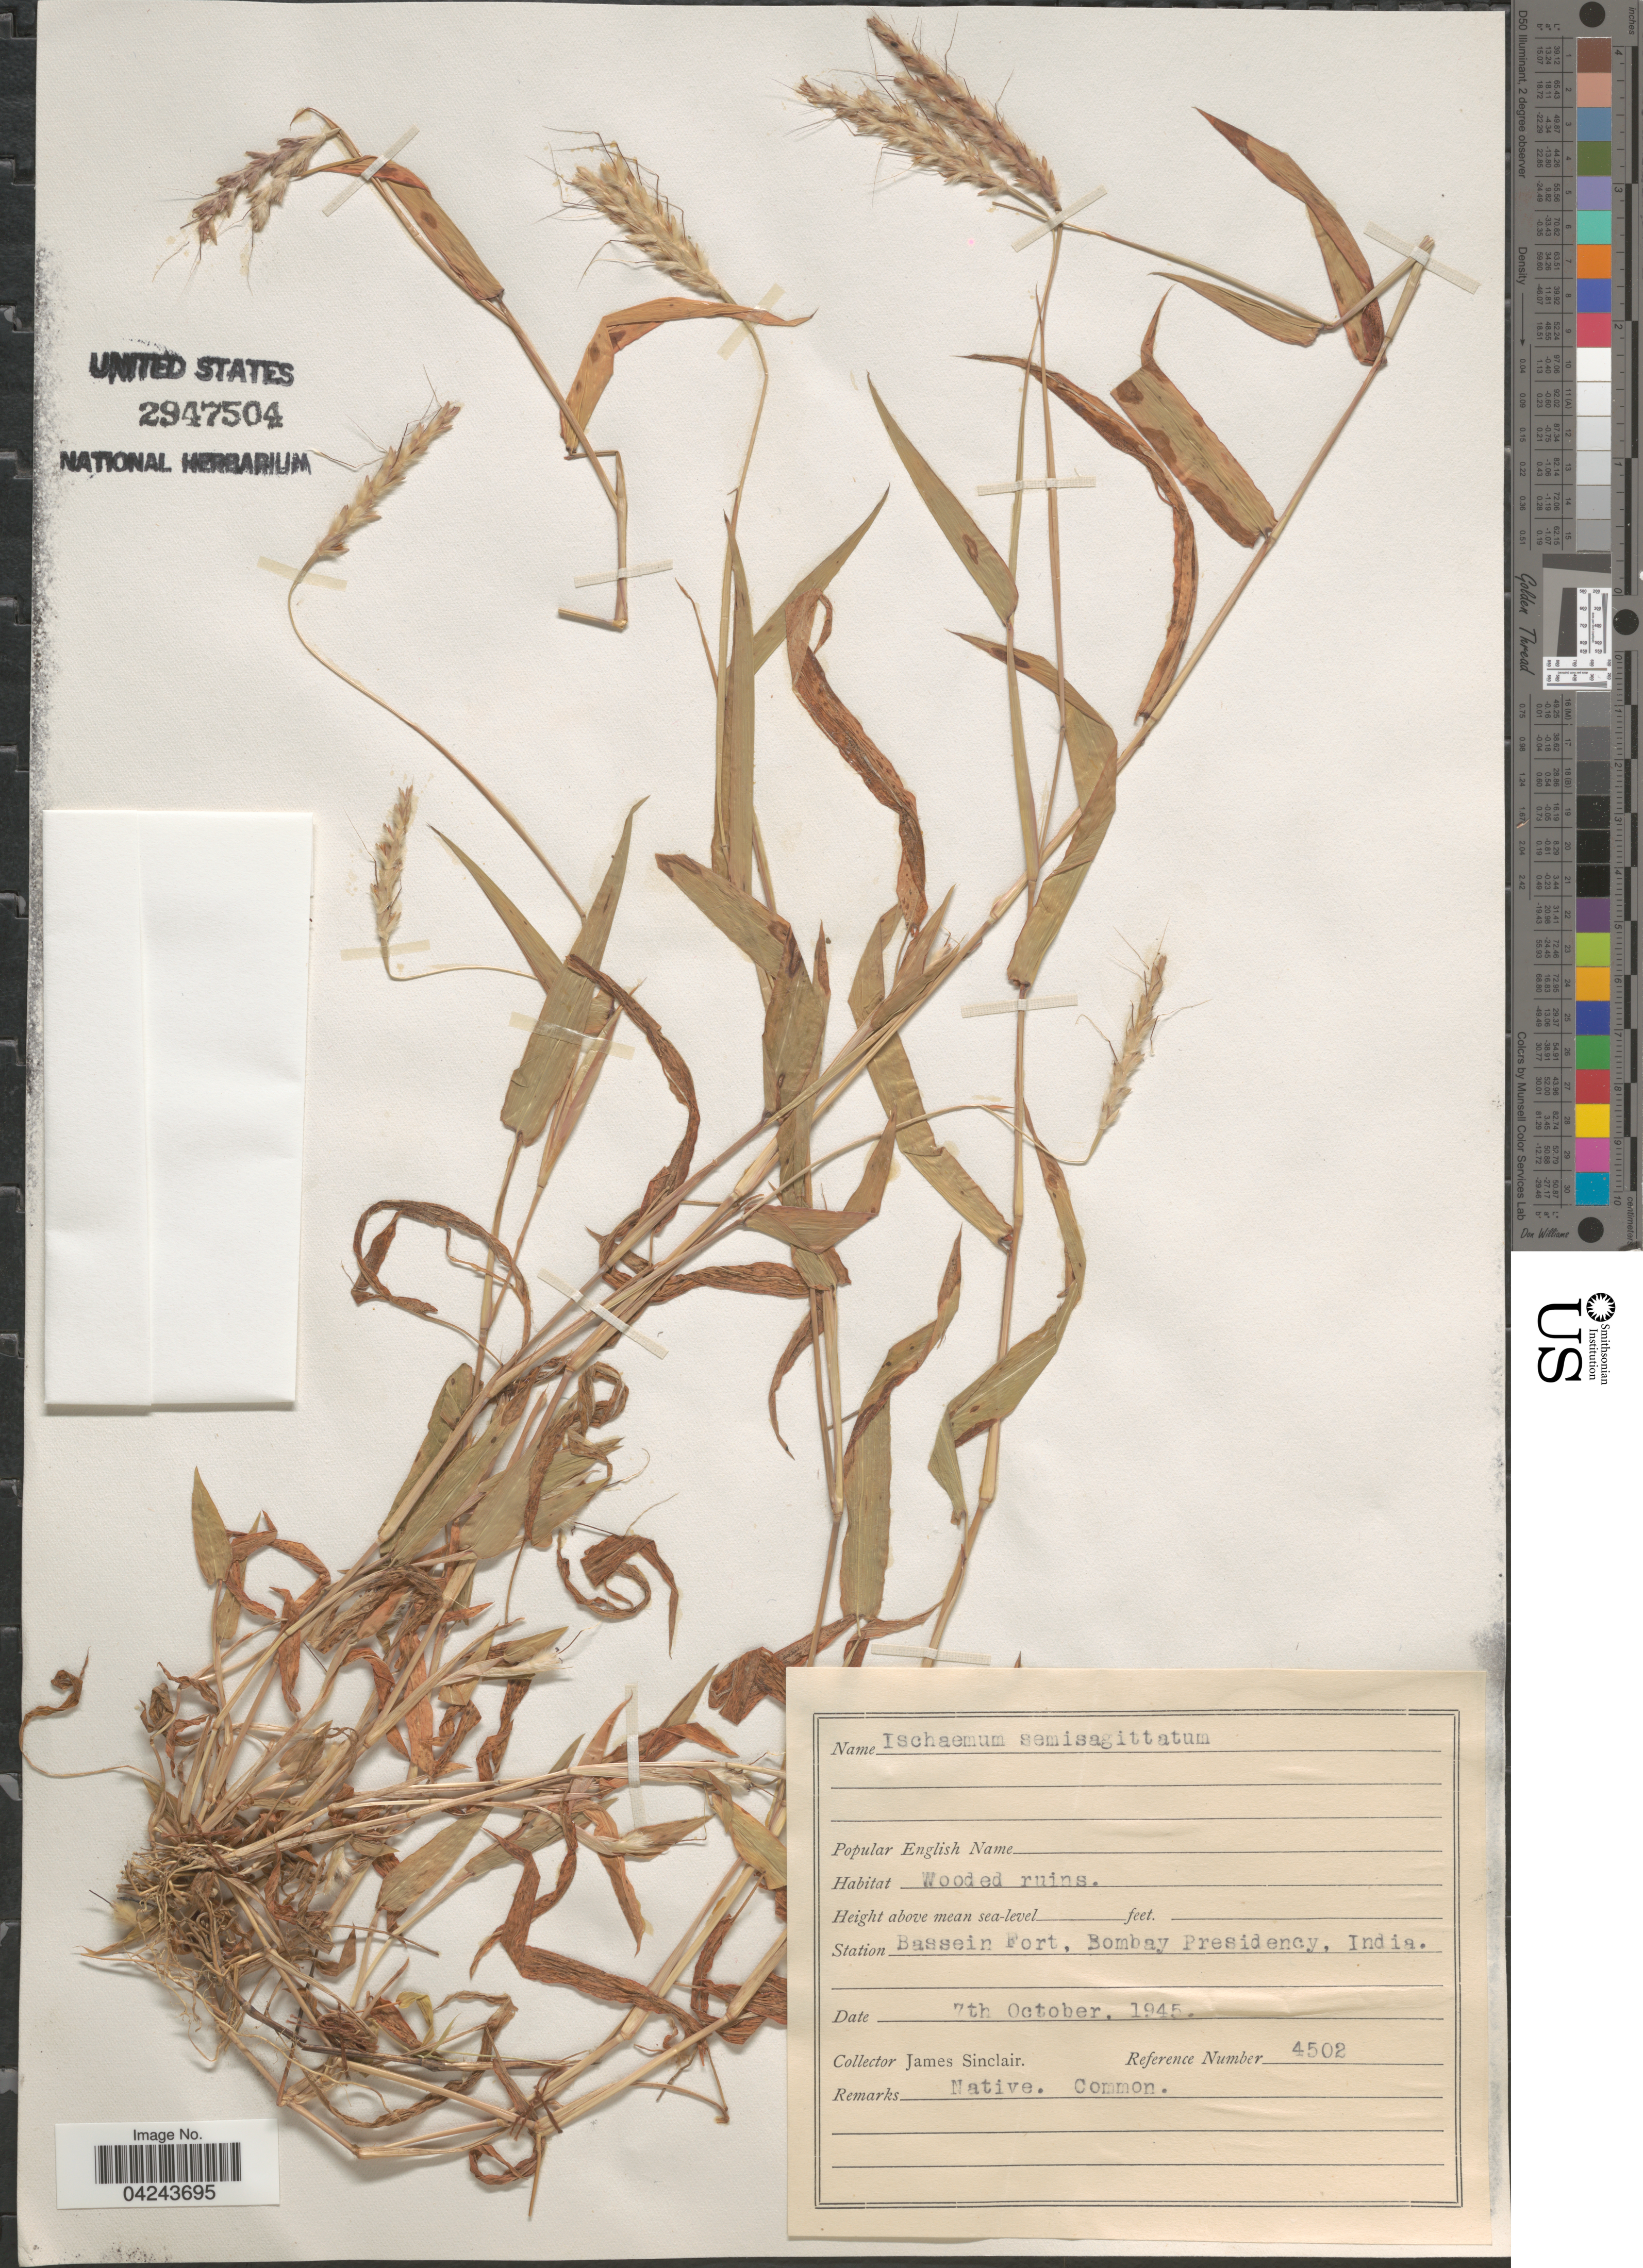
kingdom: Plantae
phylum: Tracheophyta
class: Liliopsida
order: Poales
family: Poaceae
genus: Ischaemum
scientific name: Ischaemum semisagittatum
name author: Roxb.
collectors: J. Sinclair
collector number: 4502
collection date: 1945-10-07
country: India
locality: Bassein Fort, Bombay Presidency.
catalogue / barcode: US 2947504